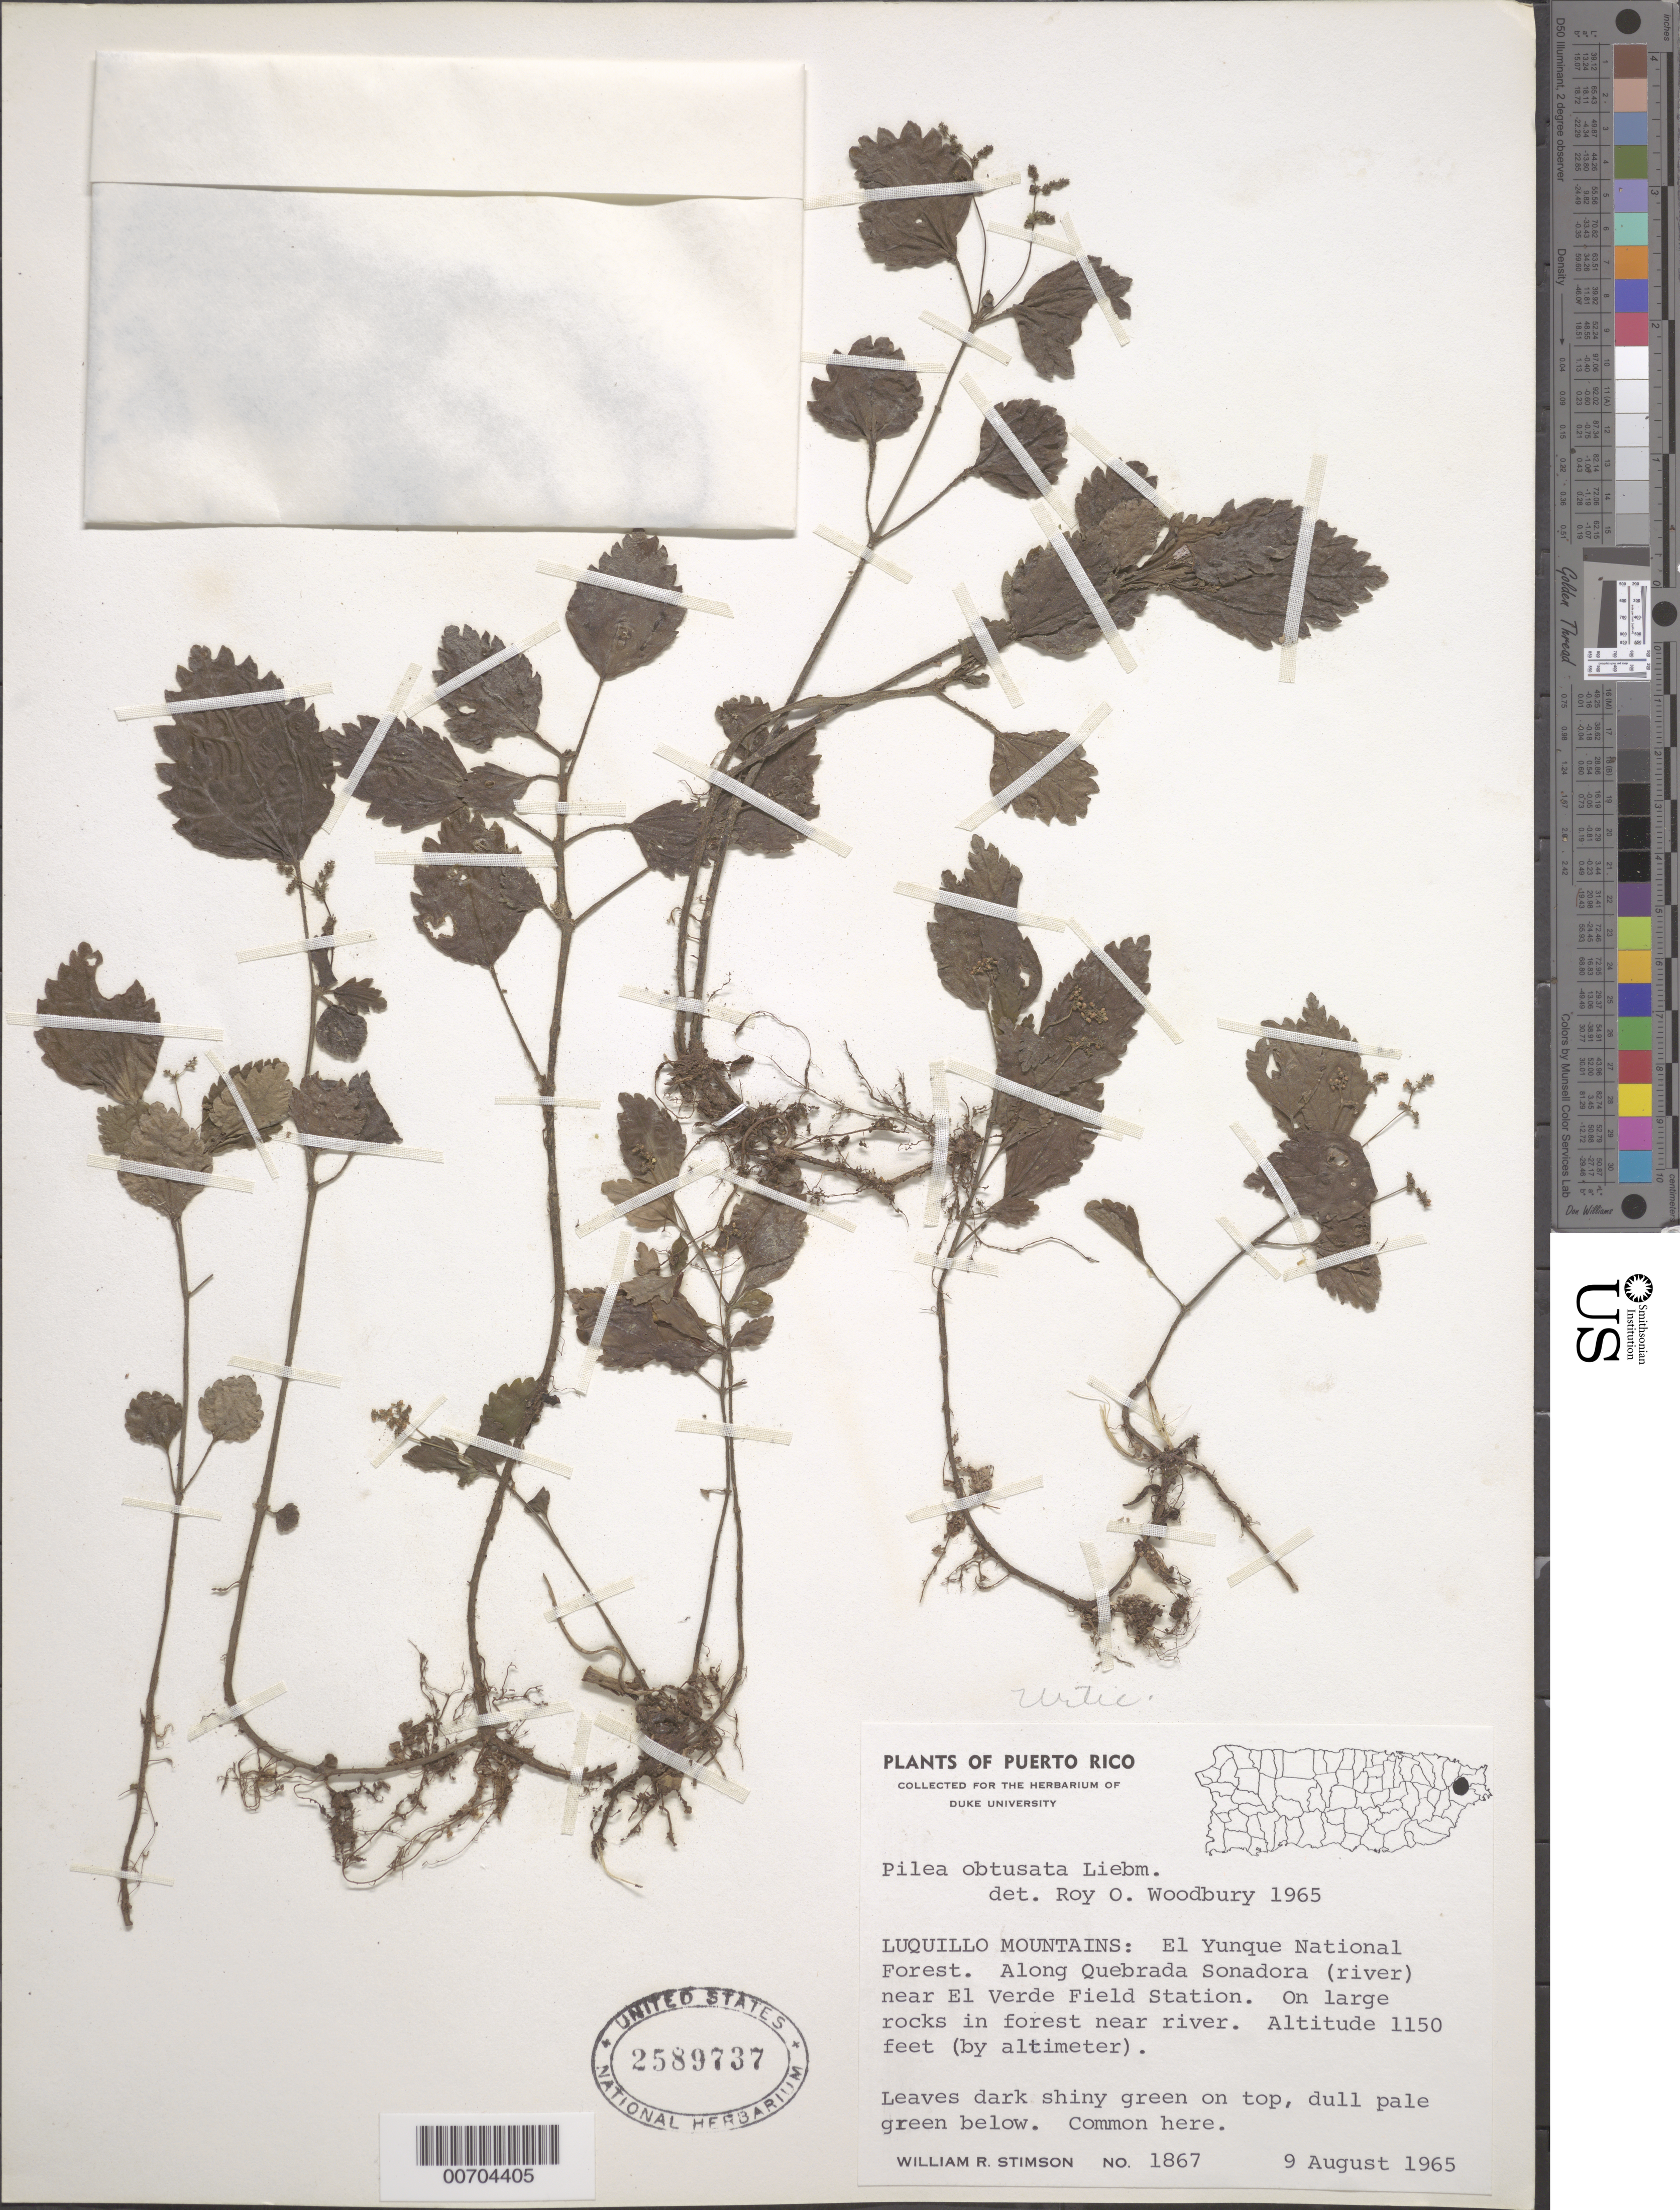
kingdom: Plantae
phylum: Tracheophyta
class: Magnoliopsida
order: Rosales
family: Urticaceae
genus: Pilea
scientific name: Pilea obtusata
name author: Liebm.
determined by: Woodbury, R. O.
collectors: W. R. Stimson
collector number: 1867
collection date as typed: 09 Aug 1965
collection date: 1965-08-09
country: Puerto Rico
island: Greater Antilles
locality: Luquillo Mts.; El Yunque Natl. Forest; along Quebrada Sonadora (R.) near El Verde Field Station.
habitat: On large rocks in forest near river.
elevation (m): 351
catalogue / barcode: US 2589737